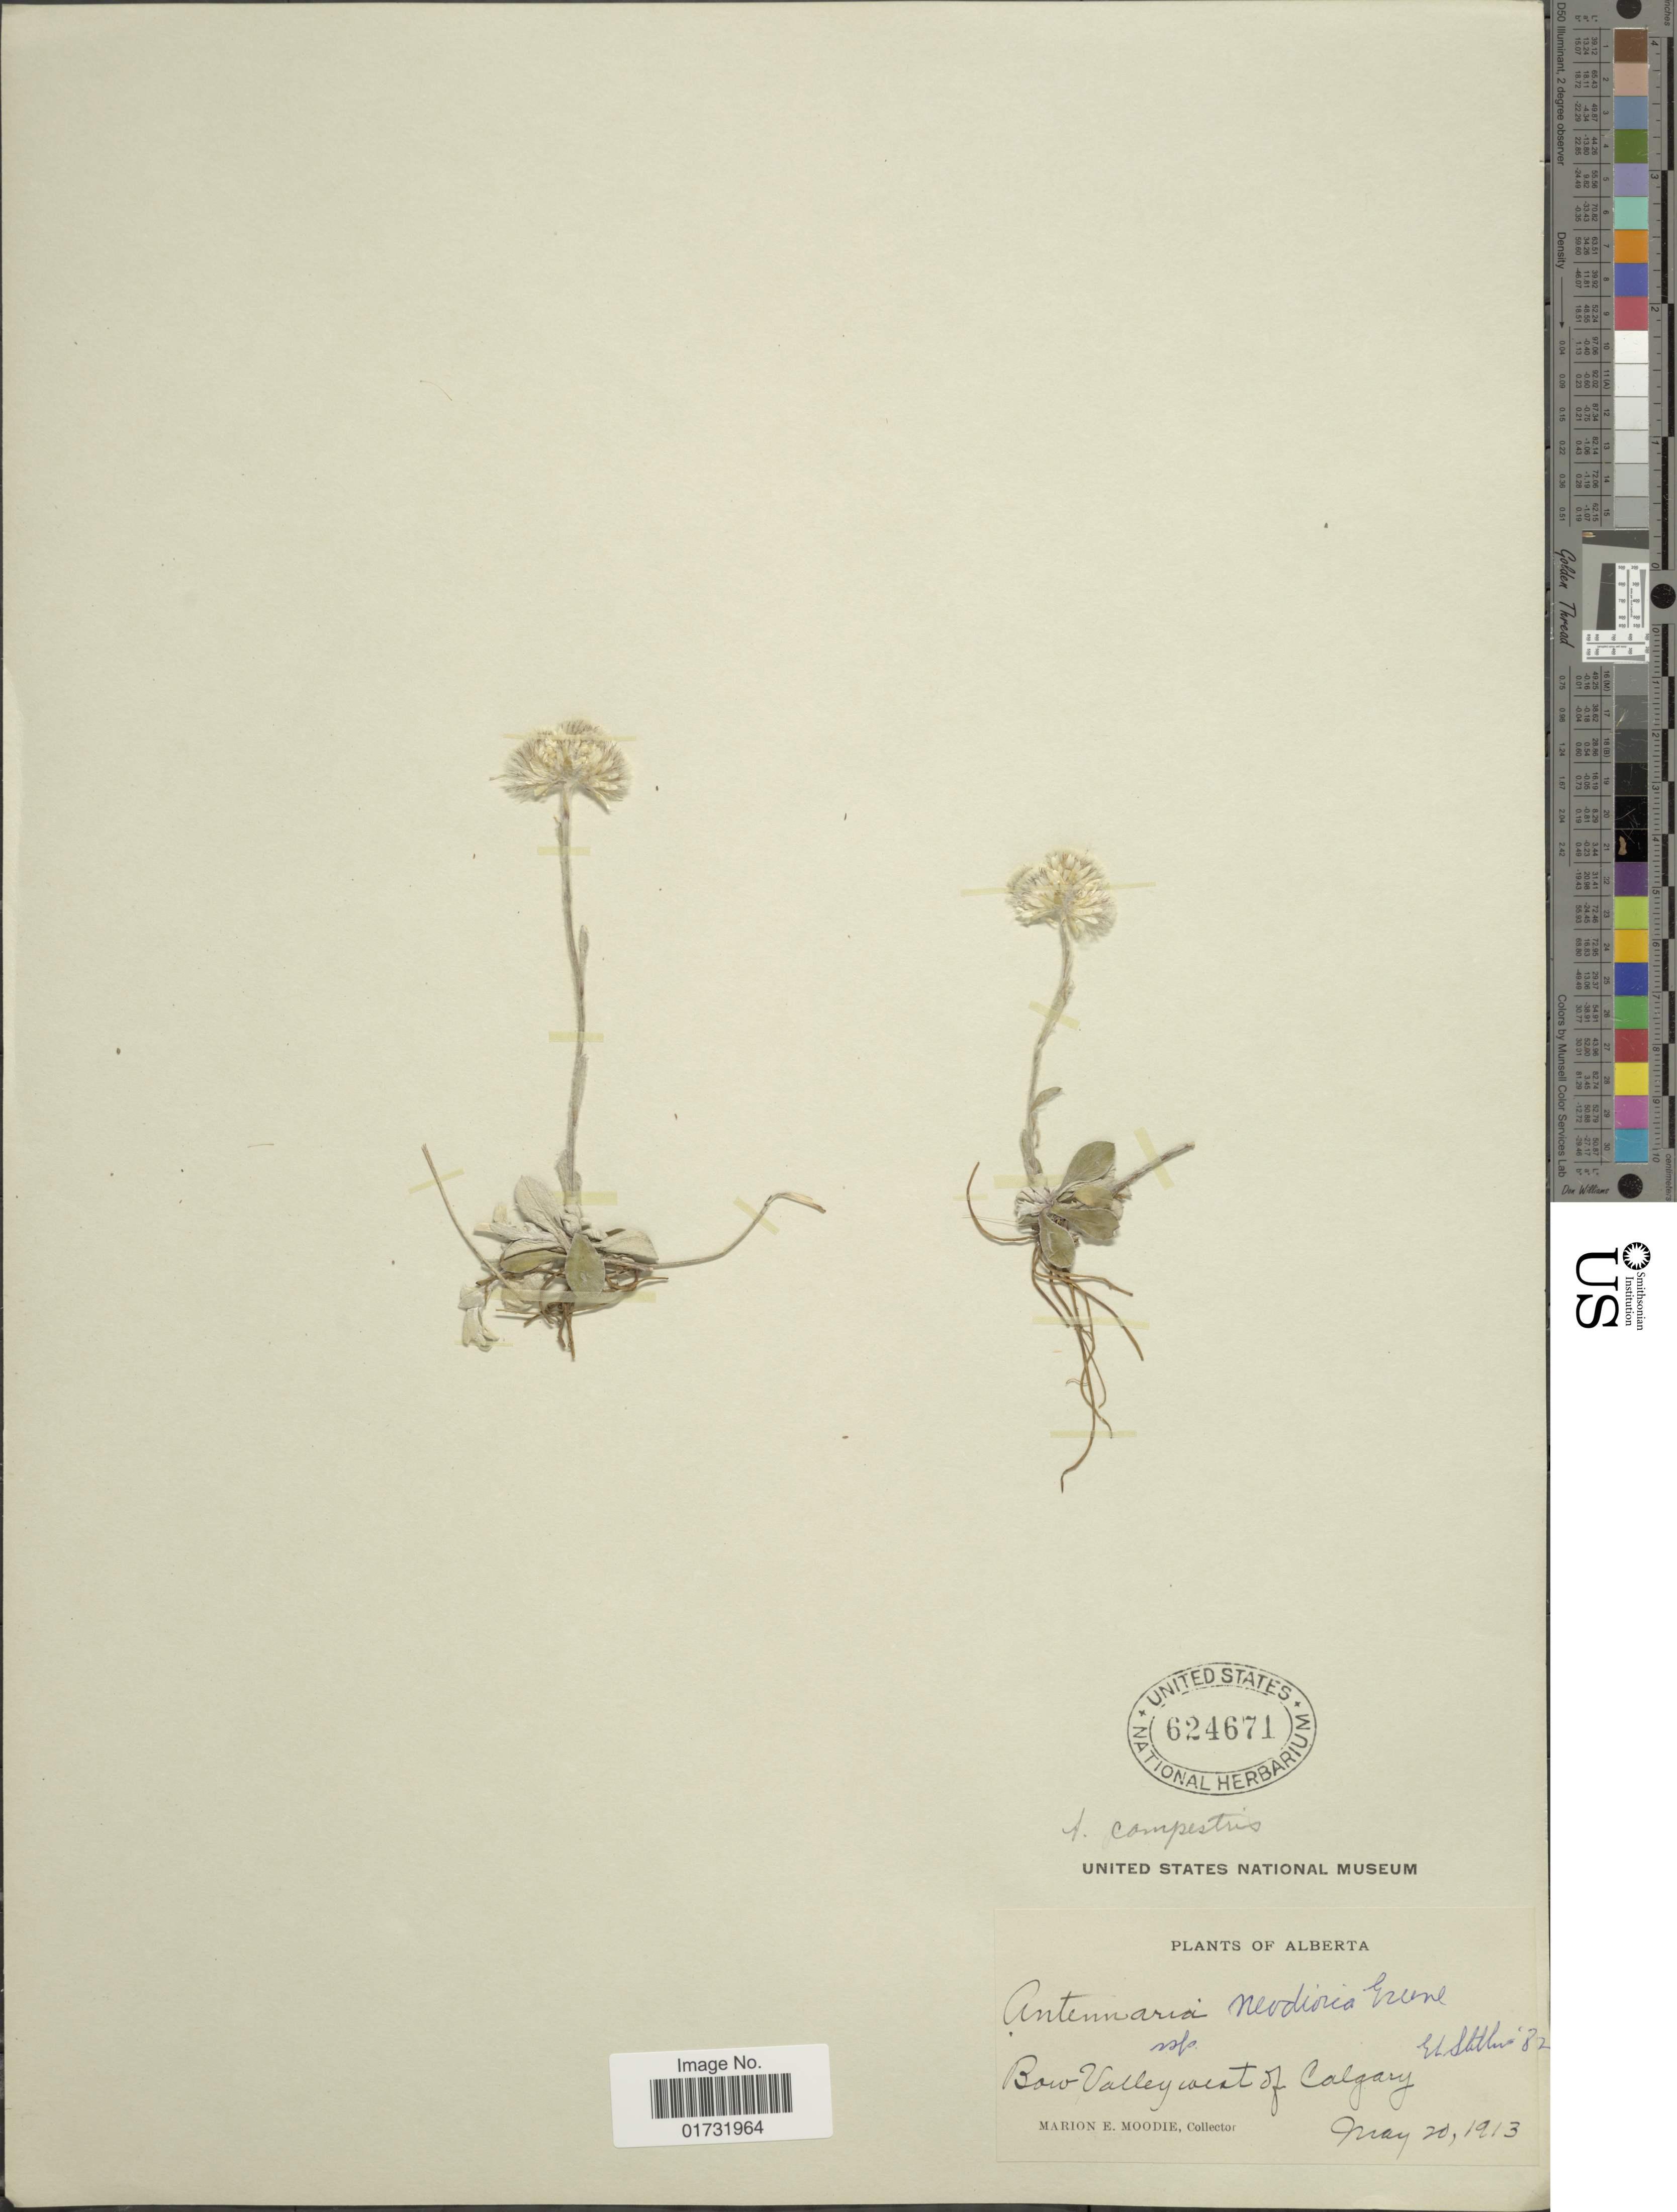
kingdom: Plantae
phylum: Tracheophyta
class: Magnoliopsida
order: Asterales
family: Asteraceae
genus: Antennaria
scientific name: Antennaria neodioica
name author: Greene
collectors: M. E. Moodie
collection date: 1913-05-20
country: Canada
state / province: Alberta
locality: Bow Valley west of Calgary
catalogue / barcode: US 624671